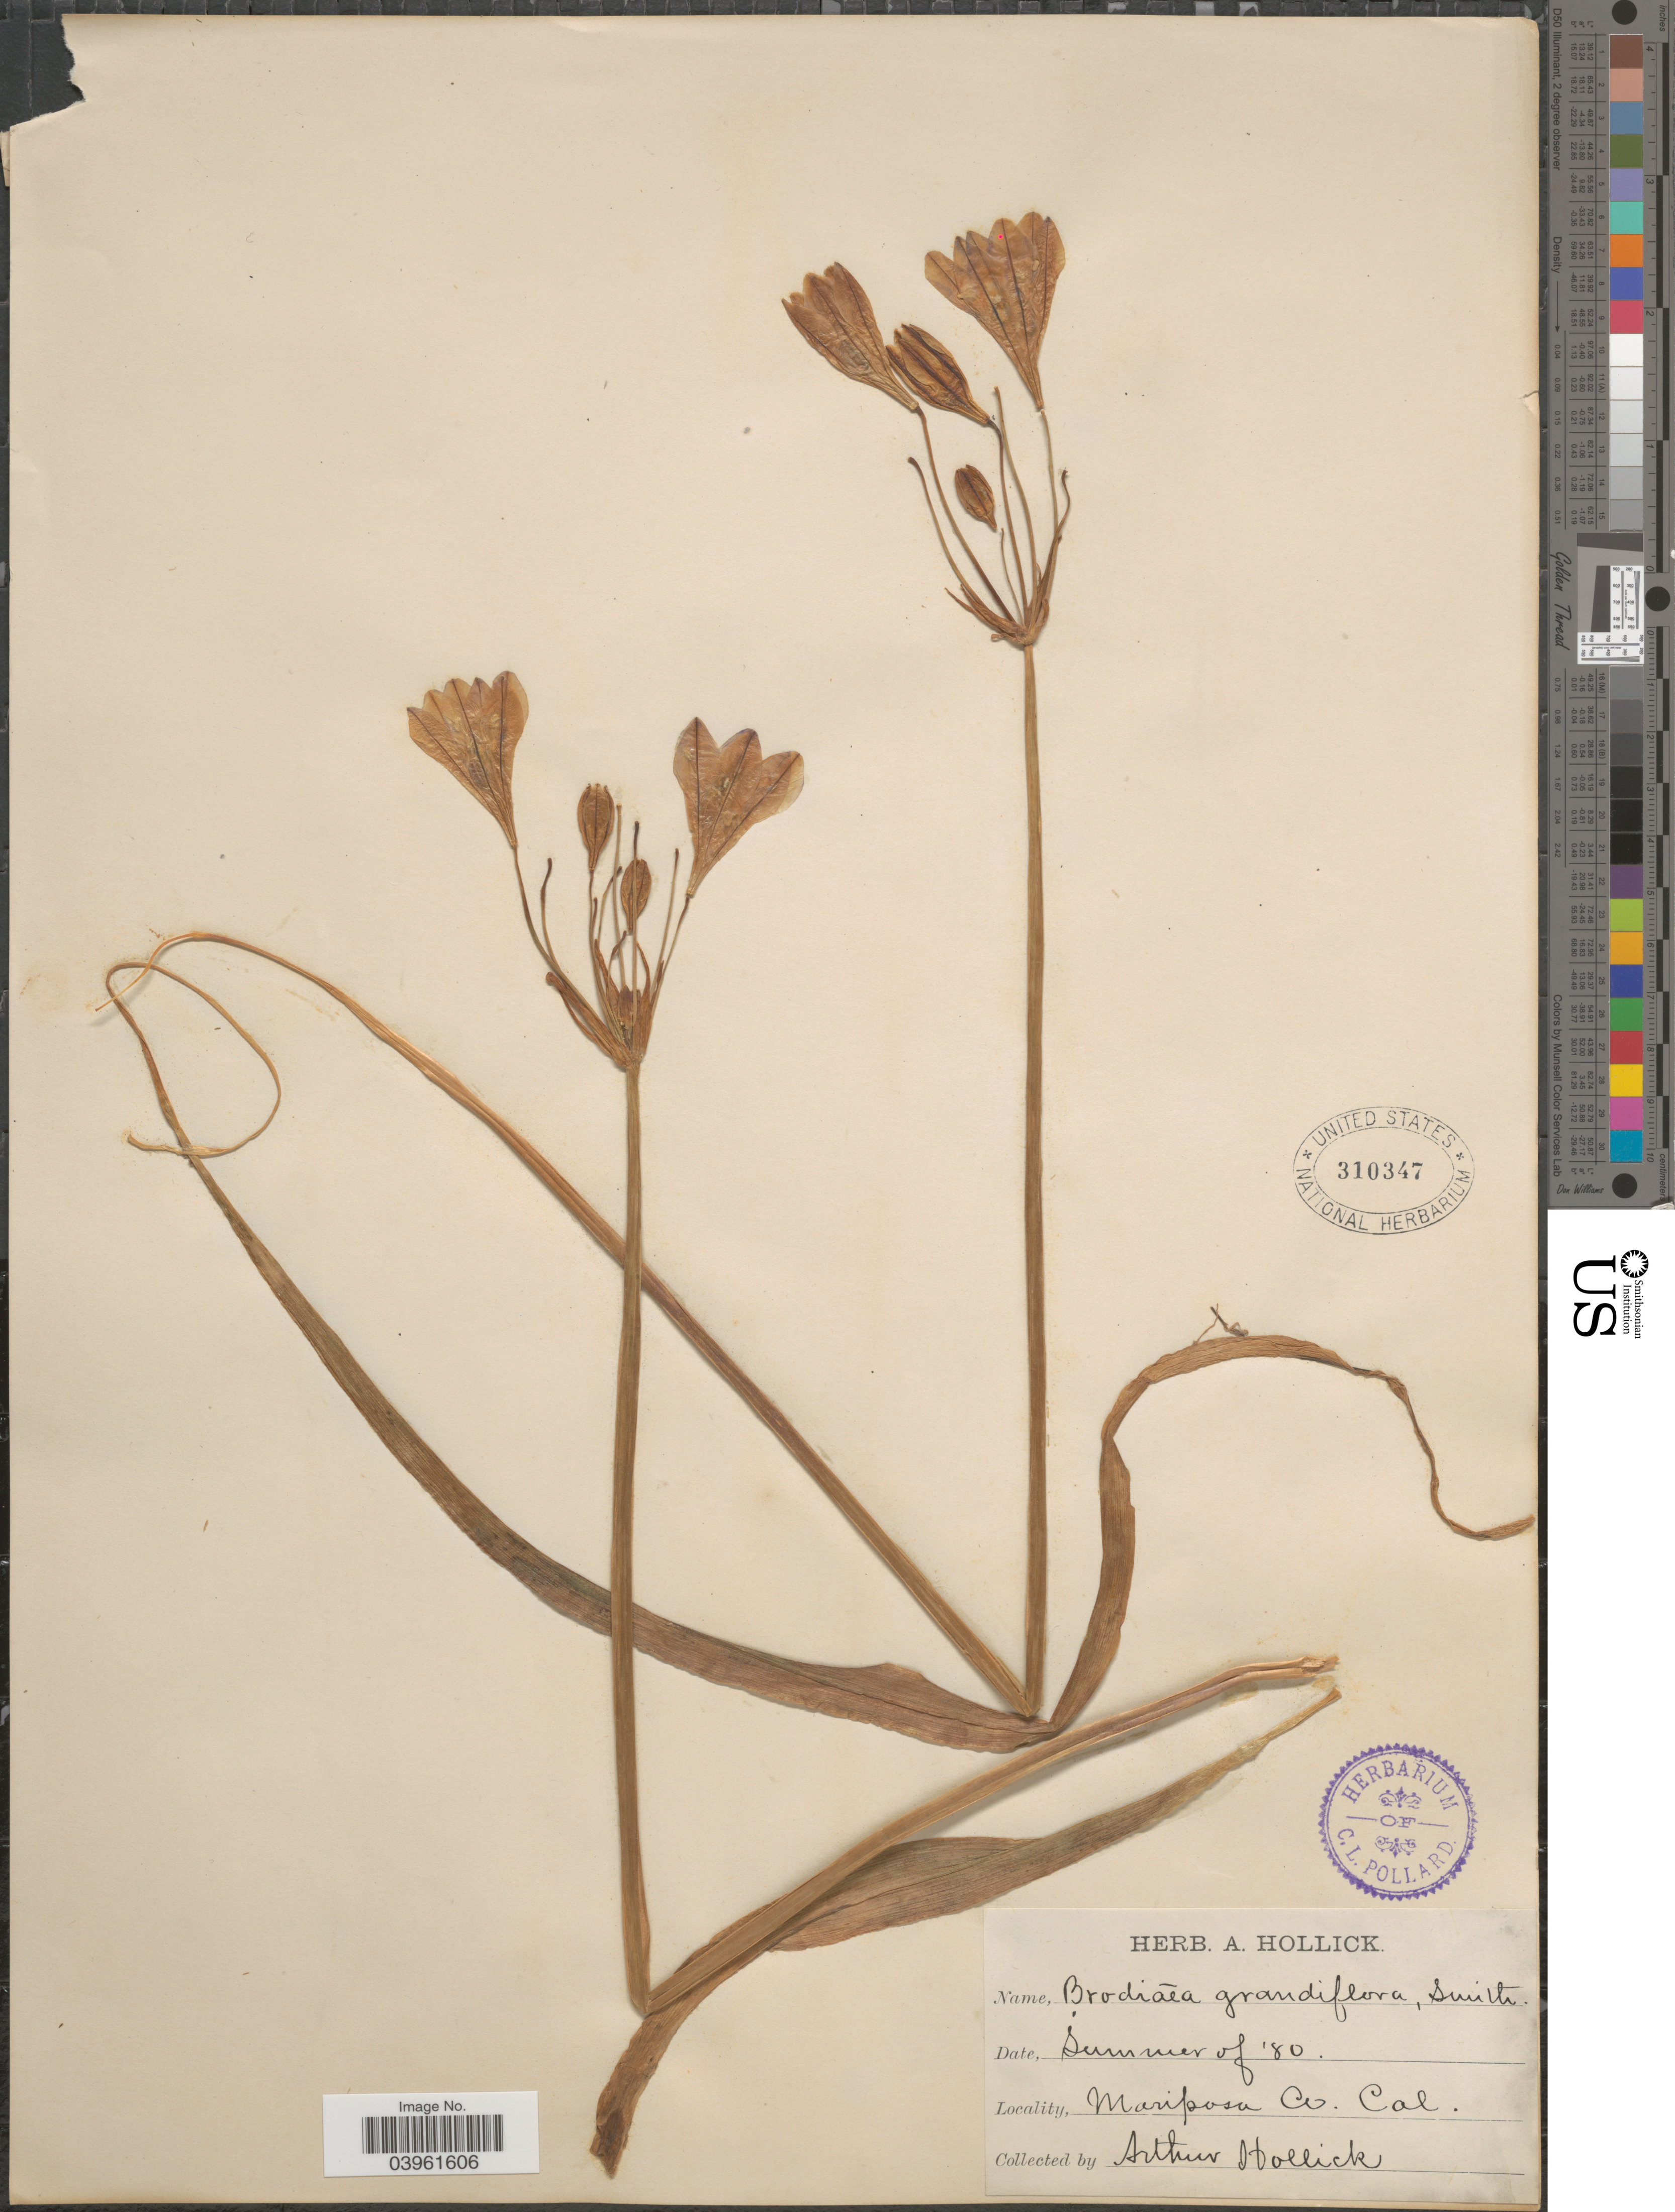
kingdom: Plantae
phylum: Tracheophyta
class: Liliopsida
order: Asparagales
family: Asparagaceae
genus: Triteleia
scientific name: Triteleia laxa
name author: Benth.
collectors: A. Hollick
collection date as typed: Summer of '80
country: United States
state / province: California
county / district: Mariposa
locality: Mariposa Co.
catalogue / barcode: US 310347